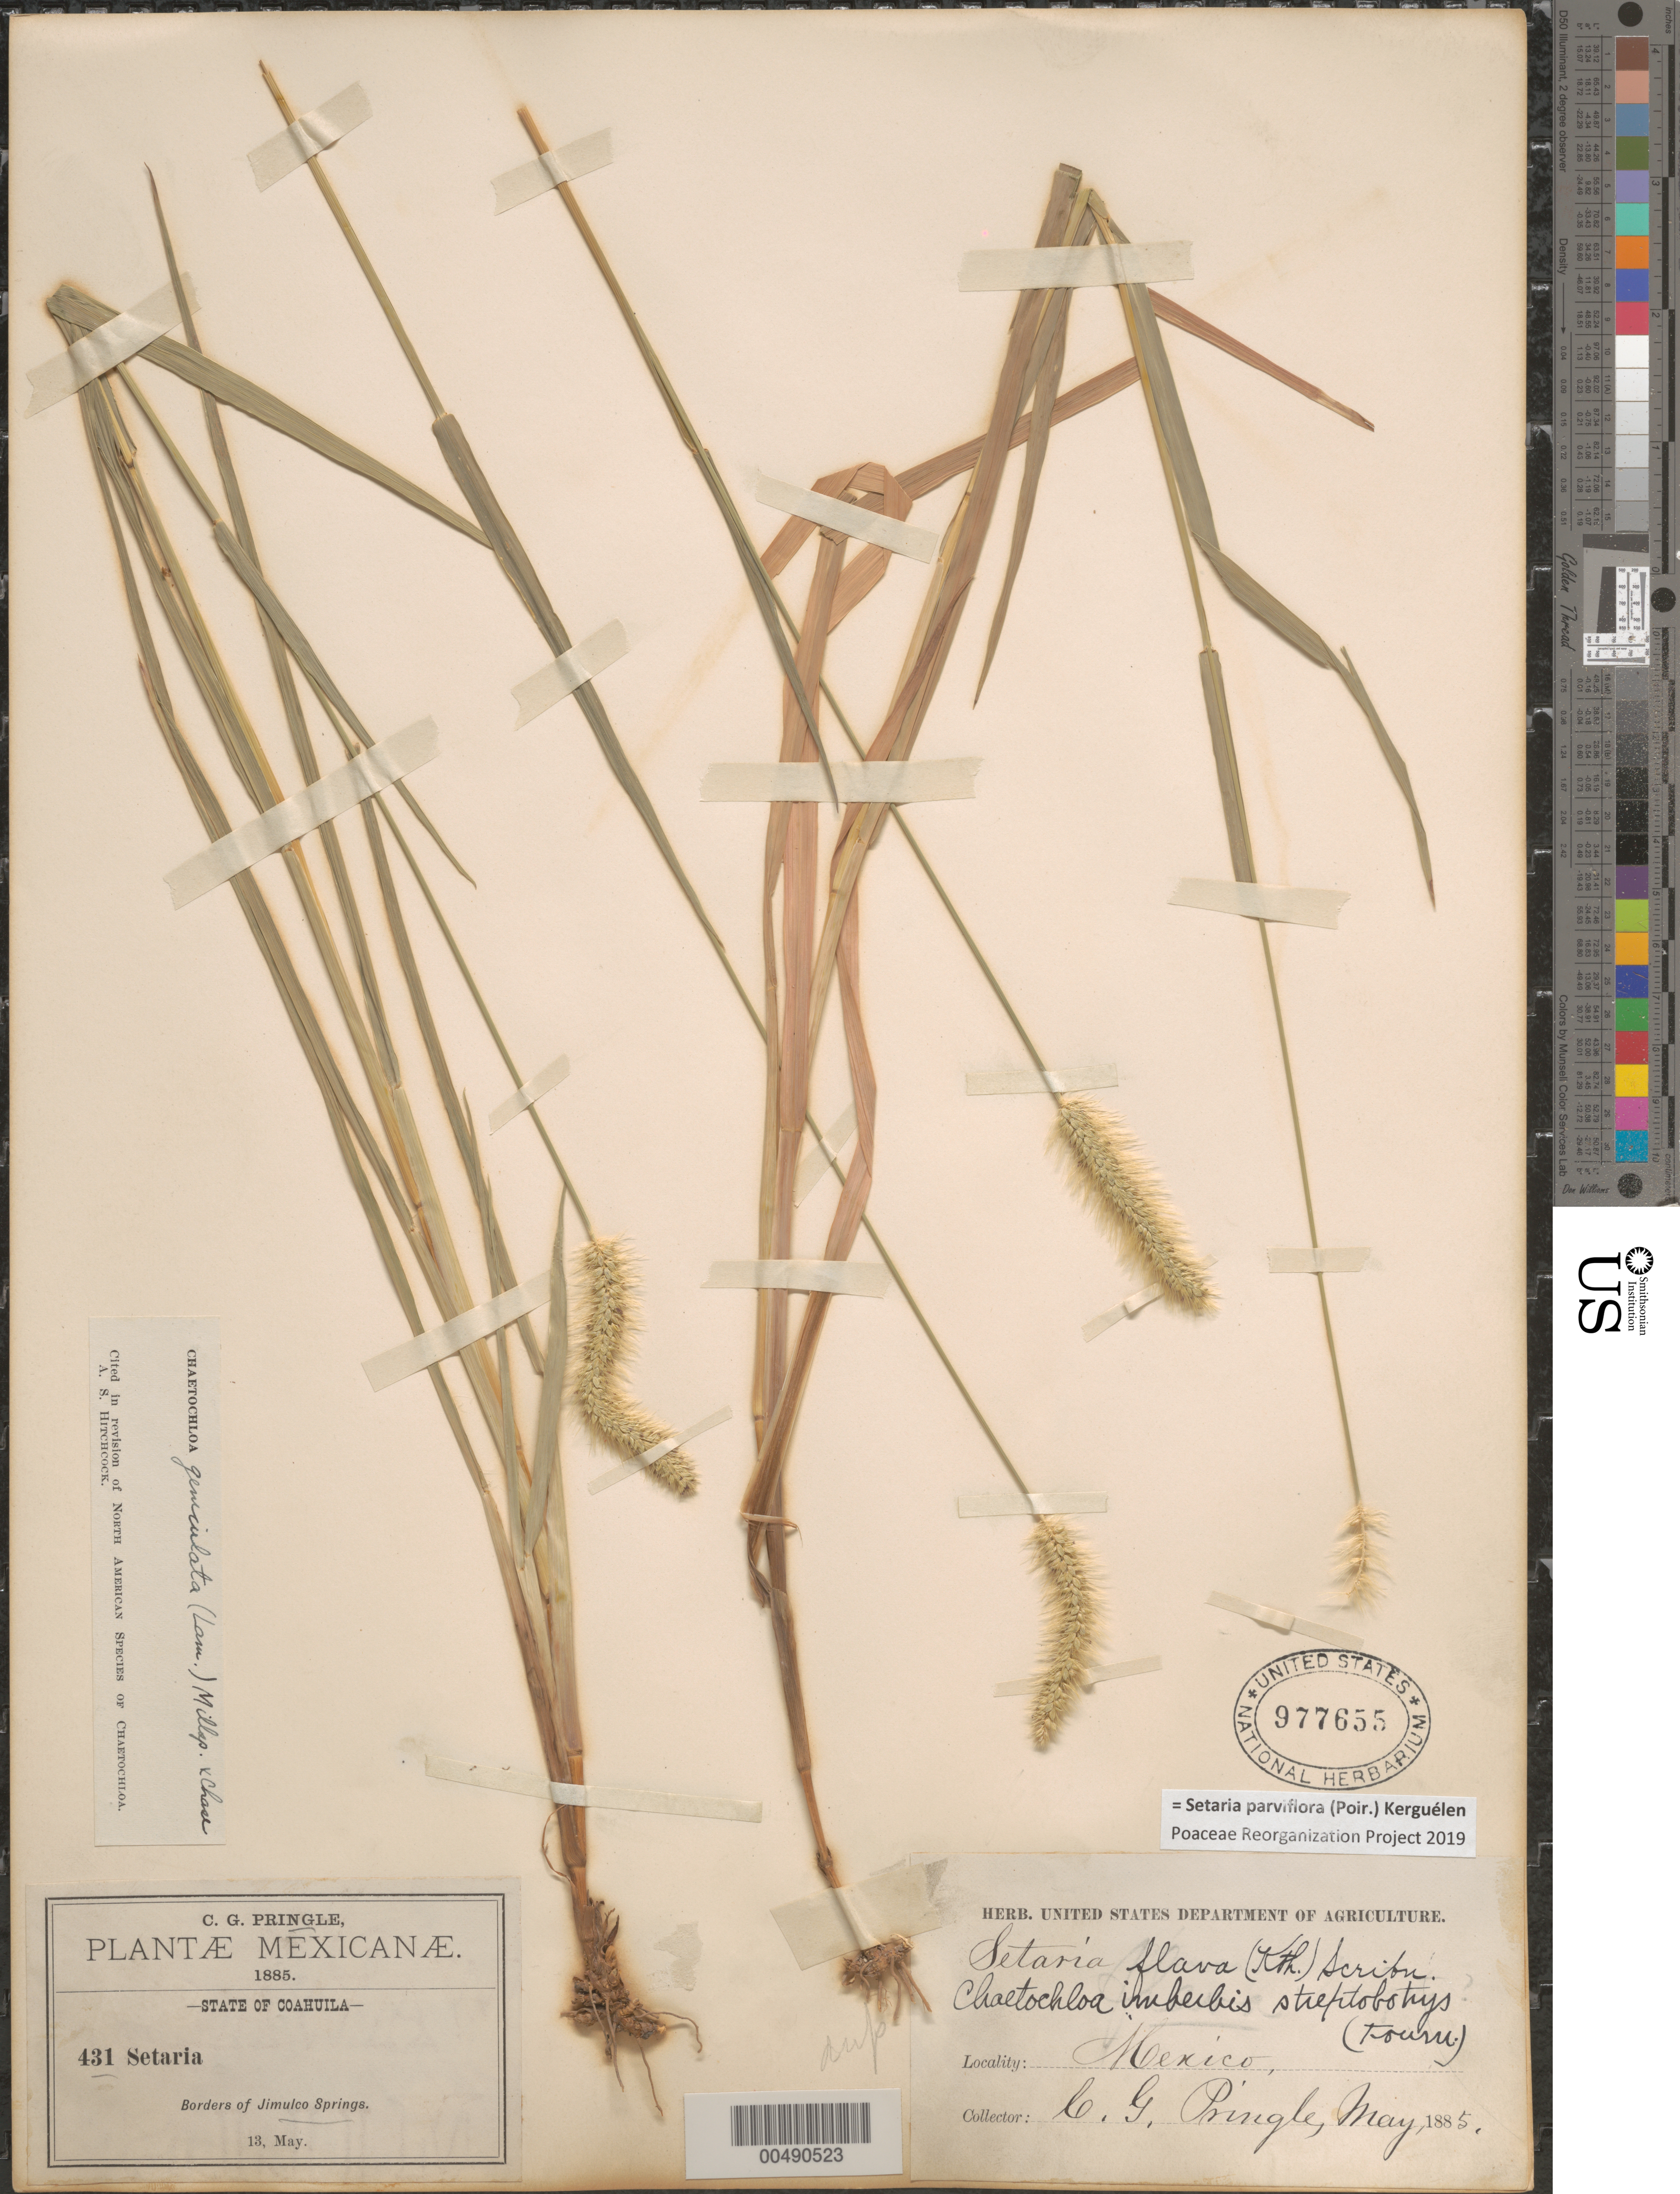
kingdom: Plantae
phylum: Tracheophyta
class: Liliopsida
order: Poales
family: Poaceae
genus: Setaria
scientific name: Setaria parviflora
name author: (Poir.) Kerguélen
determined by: Poaceae Reorganization Project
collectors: C. G. Pringle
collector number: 431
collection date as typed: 13 May 1885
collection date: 1885-05-13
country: Mexico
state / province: Coahuila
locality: Borders of Jimulco Springs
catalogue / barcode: US 977655